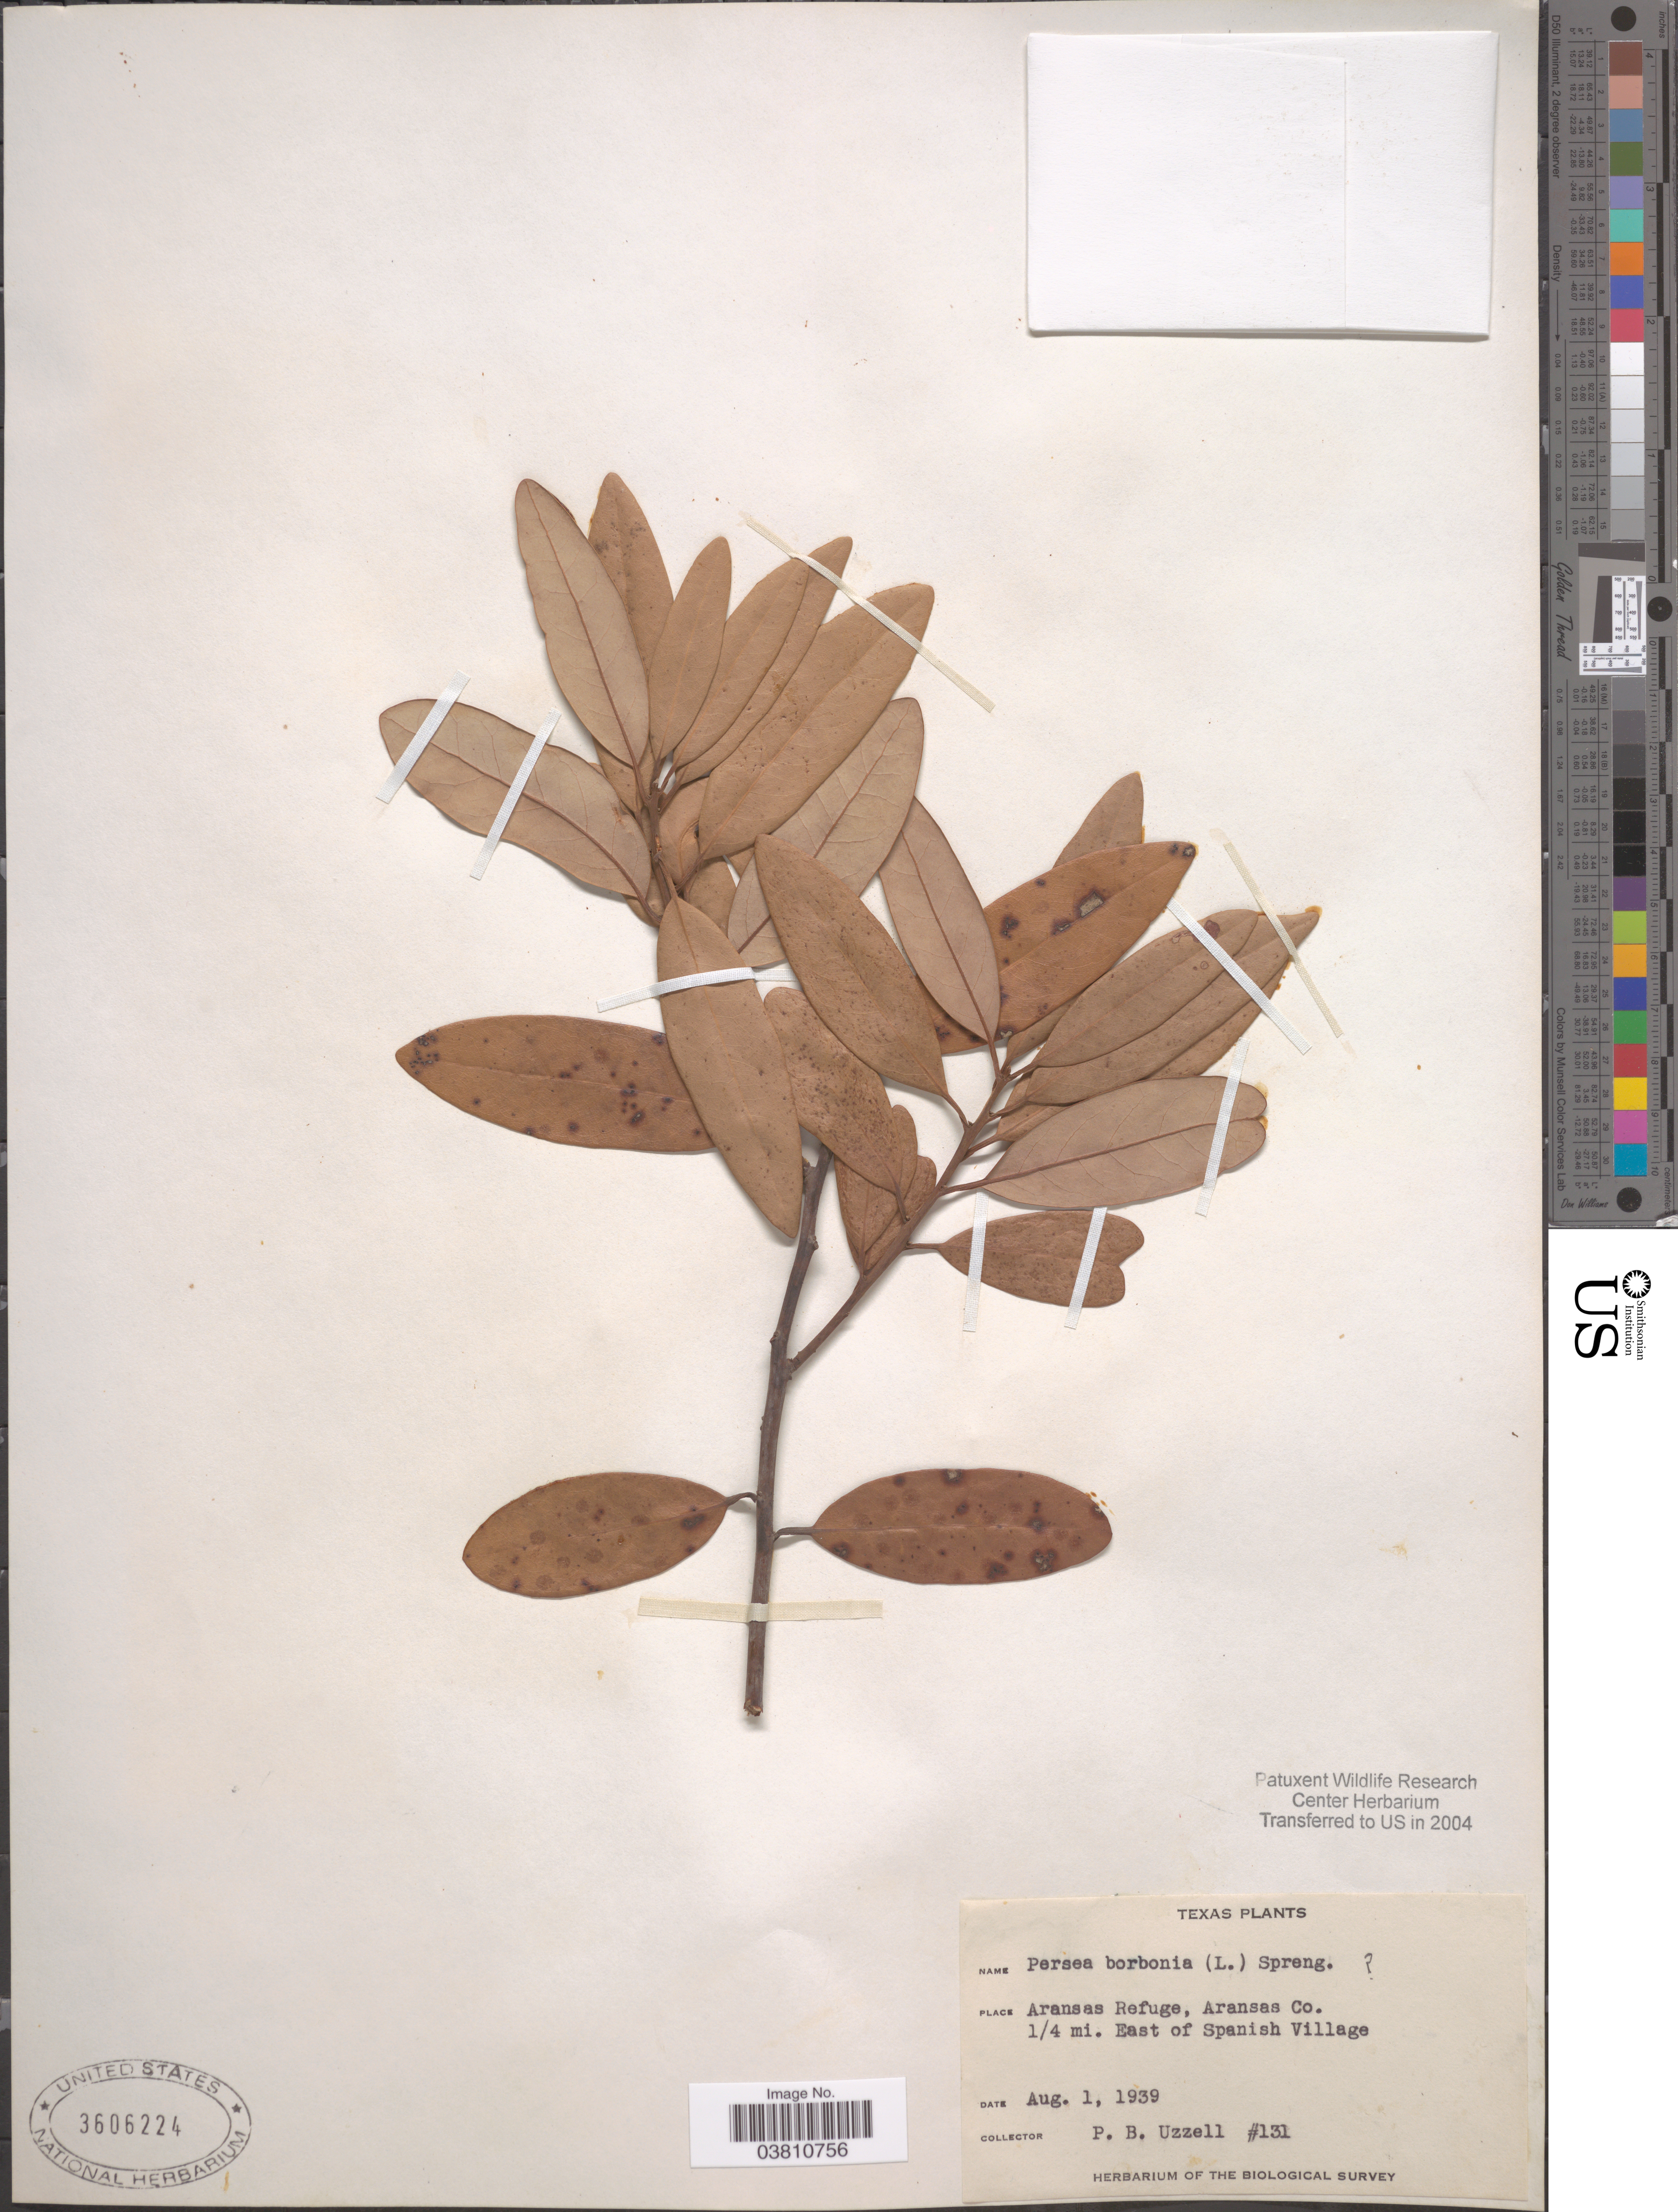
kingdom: Plantae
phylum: Tracheophyta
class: Magnoliopsida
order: Laurales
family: Lauraceae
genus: Persea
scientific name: Persea borbonia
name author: (L.) Spreng.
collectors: P. Uzzell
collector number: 131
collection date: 1939-08-01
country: United States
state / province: Texas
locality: Aransas Refuge, Aransas Co. ¼ mi. East of Spanish Village.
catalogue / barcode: US 3606224